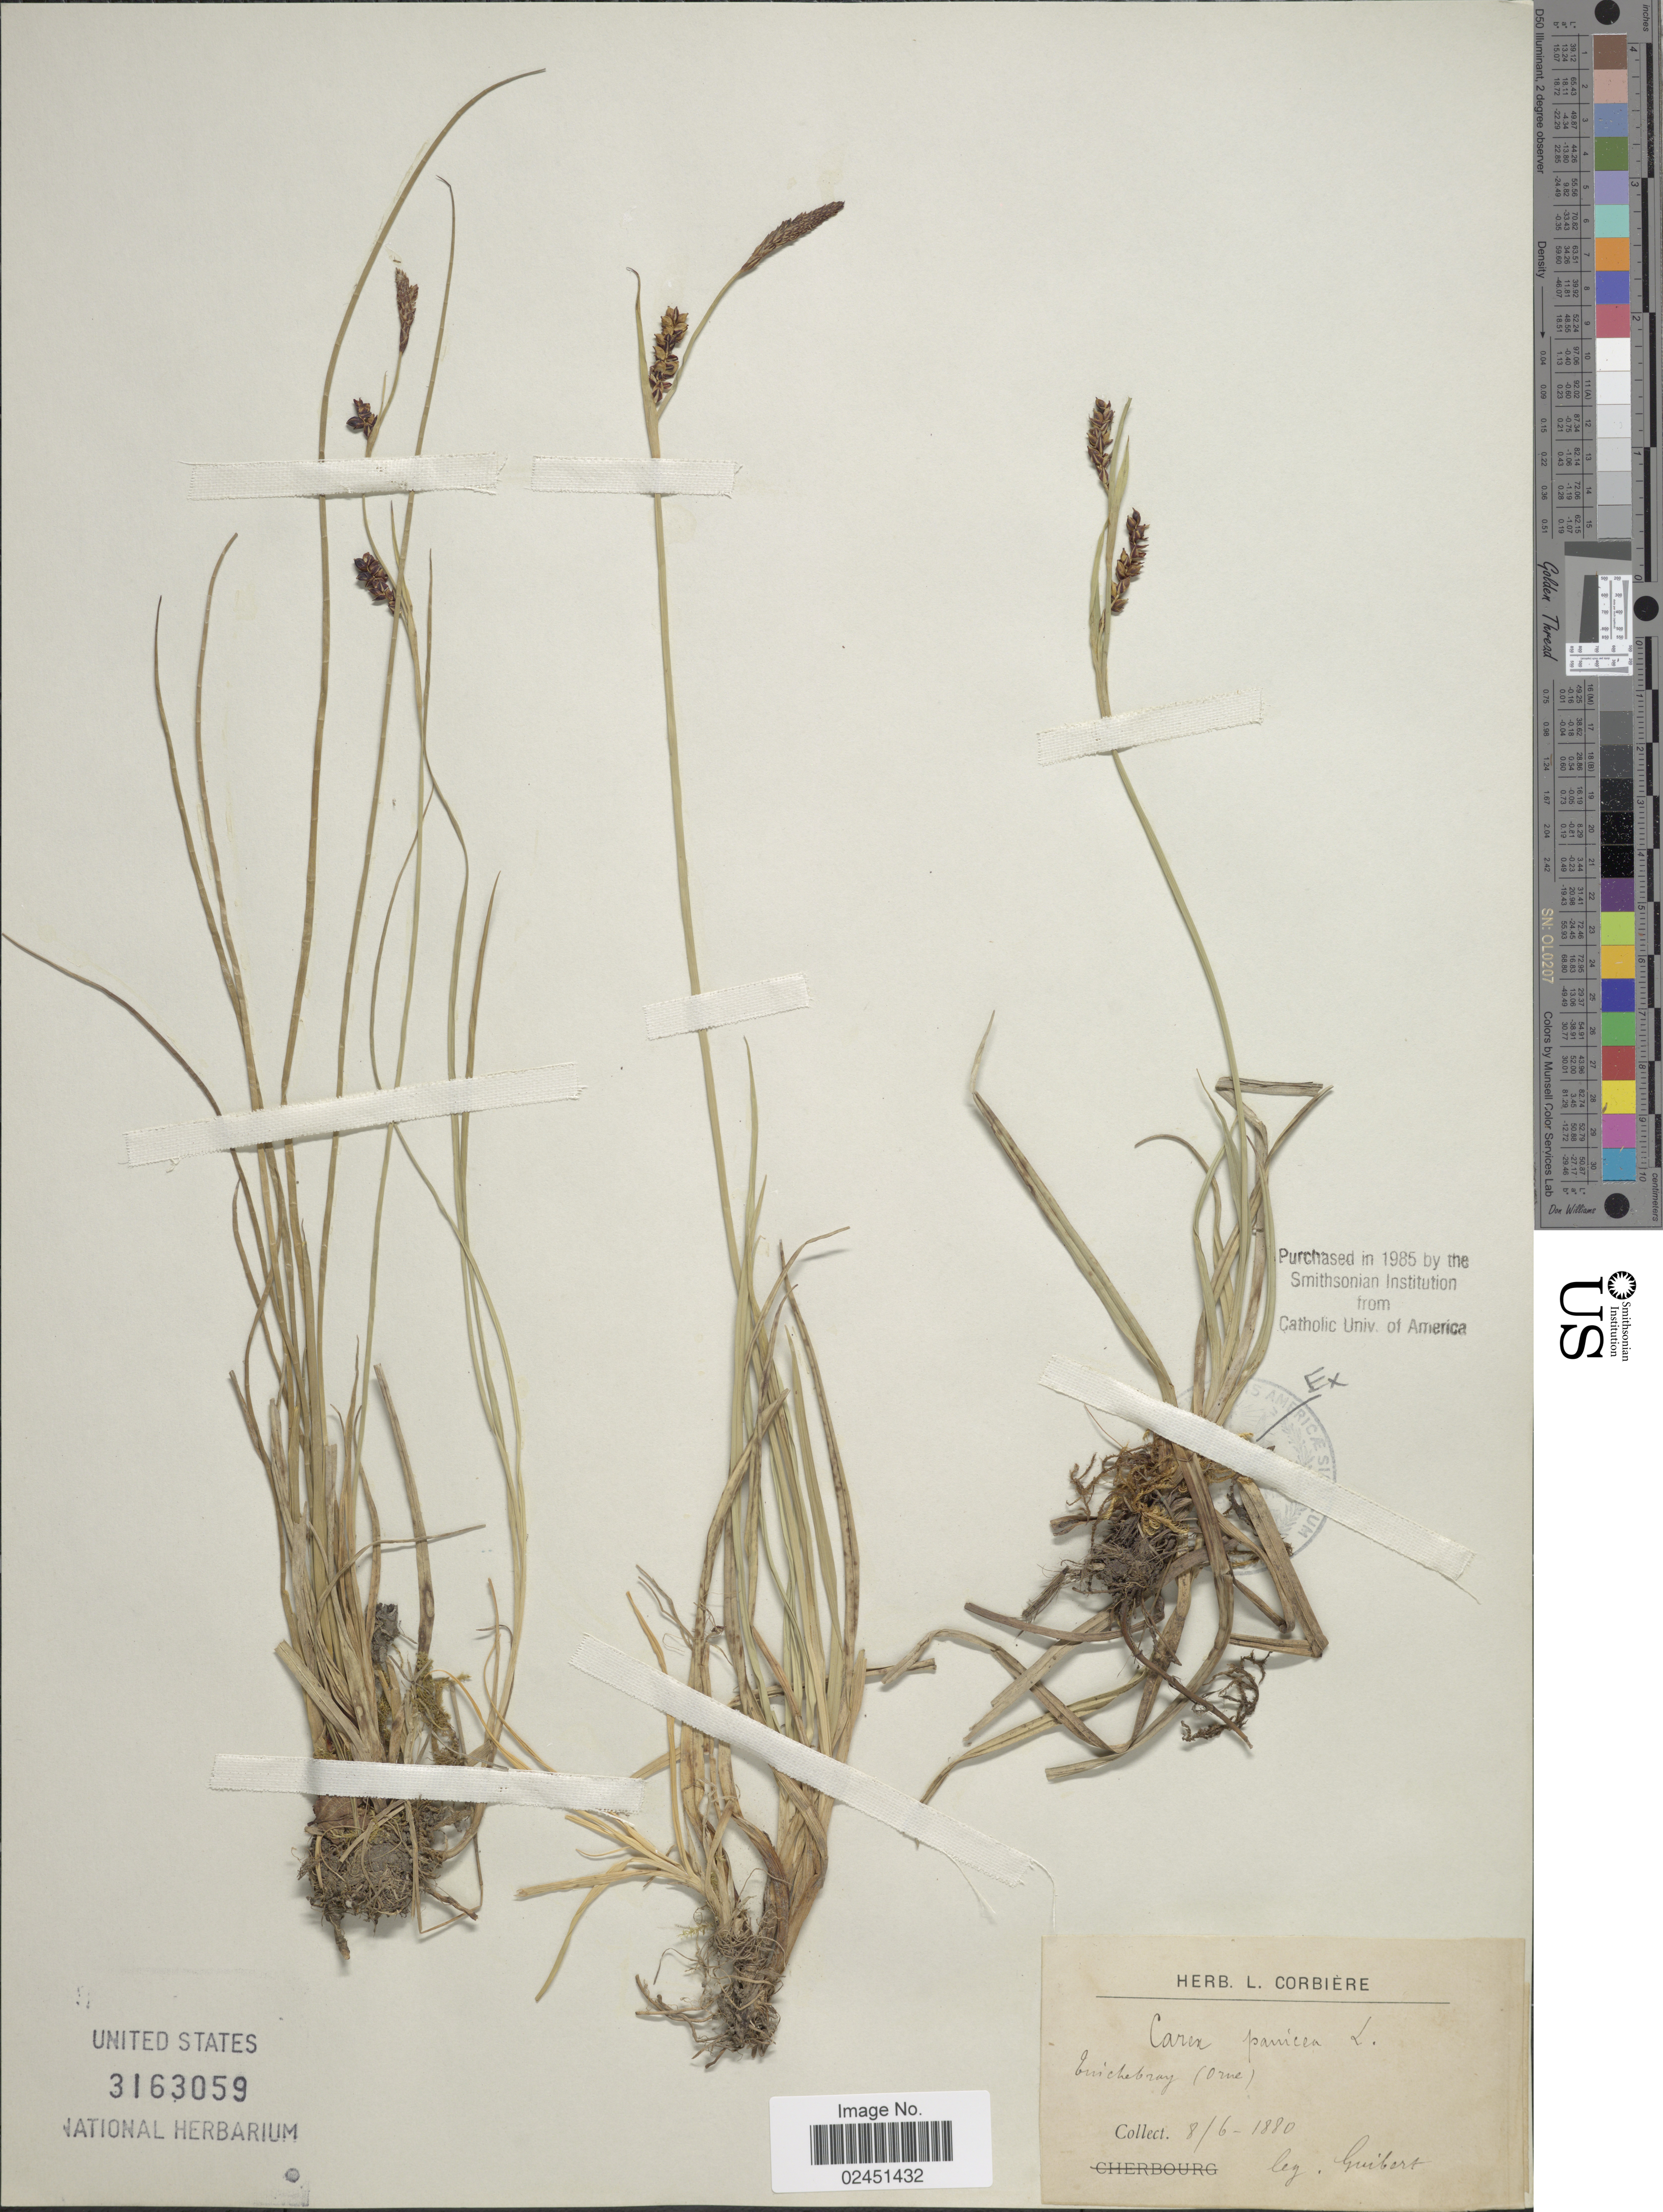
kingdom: Plantae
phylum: Tracheophyta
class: Liliopsida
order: Poales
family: Cyperaceae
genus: Carex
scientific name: Carex panicea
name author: L.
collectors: Guibert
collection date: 1880-06-08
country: France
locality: Quichebray [interpreted] (Orne)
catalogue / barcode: US 3163059